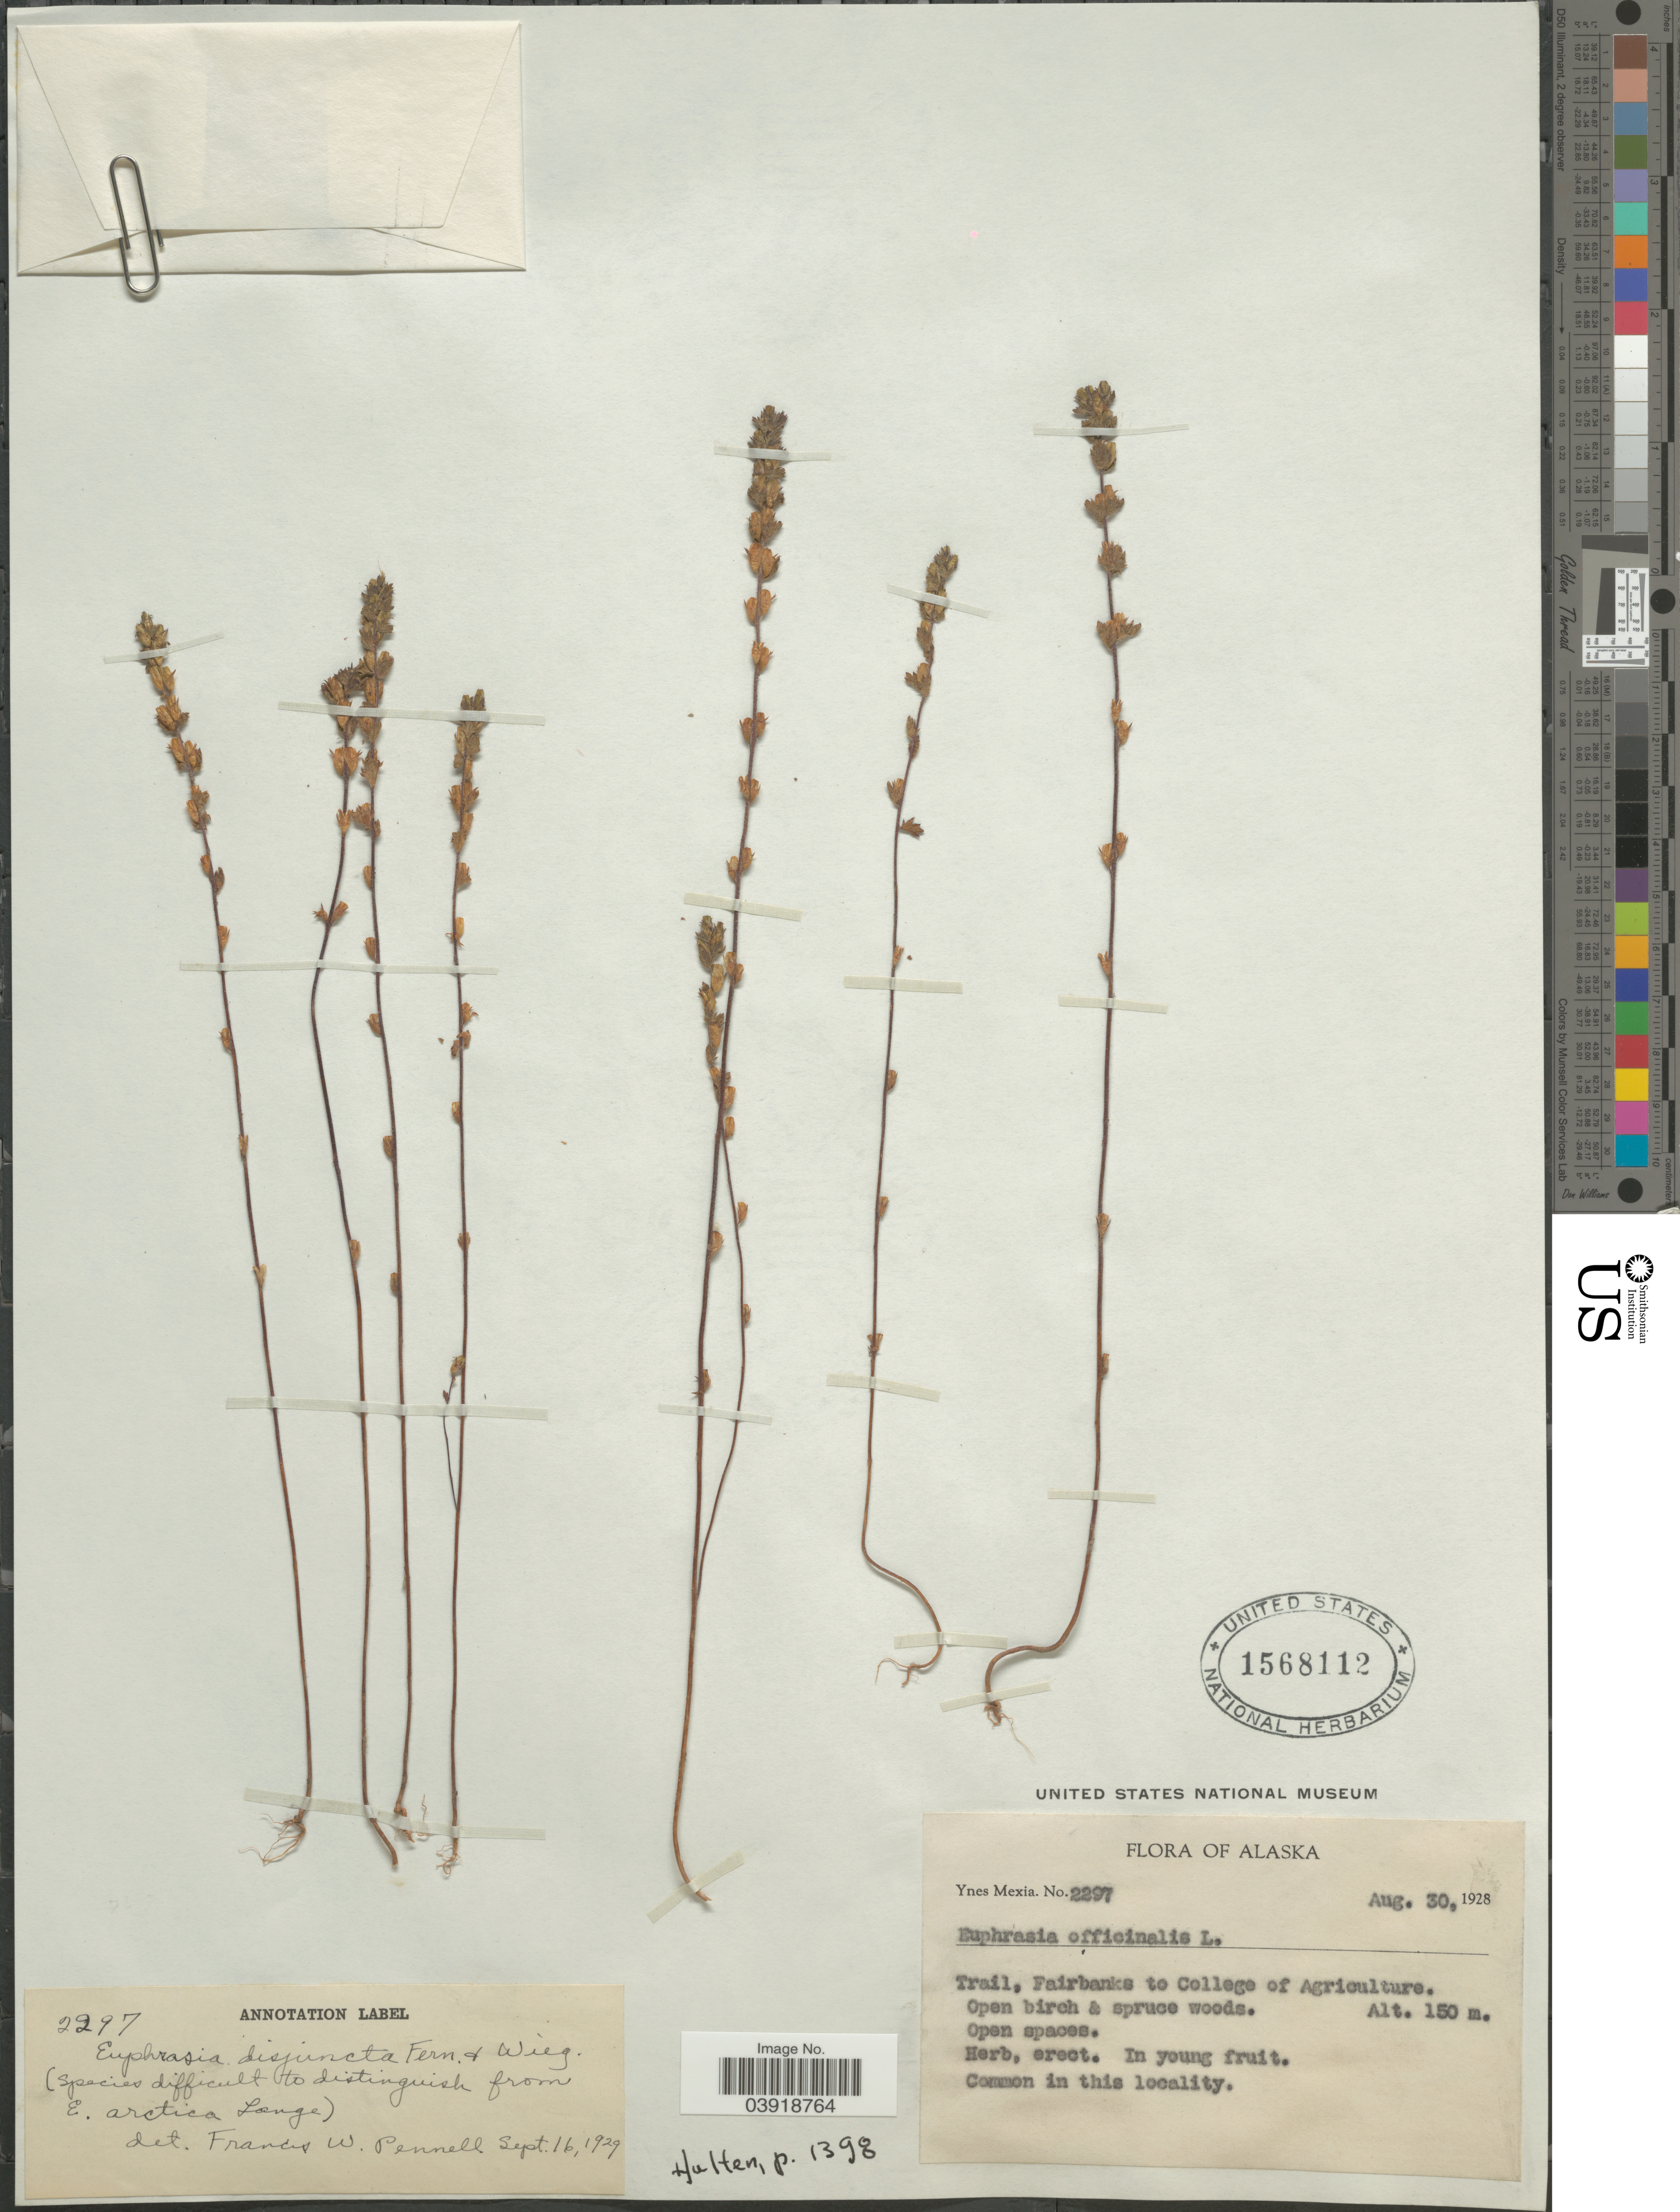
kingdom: Plantae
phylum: Tracheophyta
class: Magnoliopsida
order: Lamiales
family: Orobanchaceae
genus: Euphrasia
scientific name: Euphrasia subarctica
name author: Raup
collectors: Y. Mexia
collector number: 2297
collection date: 1928-08-30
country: United States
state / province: Alaska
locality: Trail, Fairbanks to College of Agriculture.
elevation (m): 150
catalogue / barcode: US 1568112